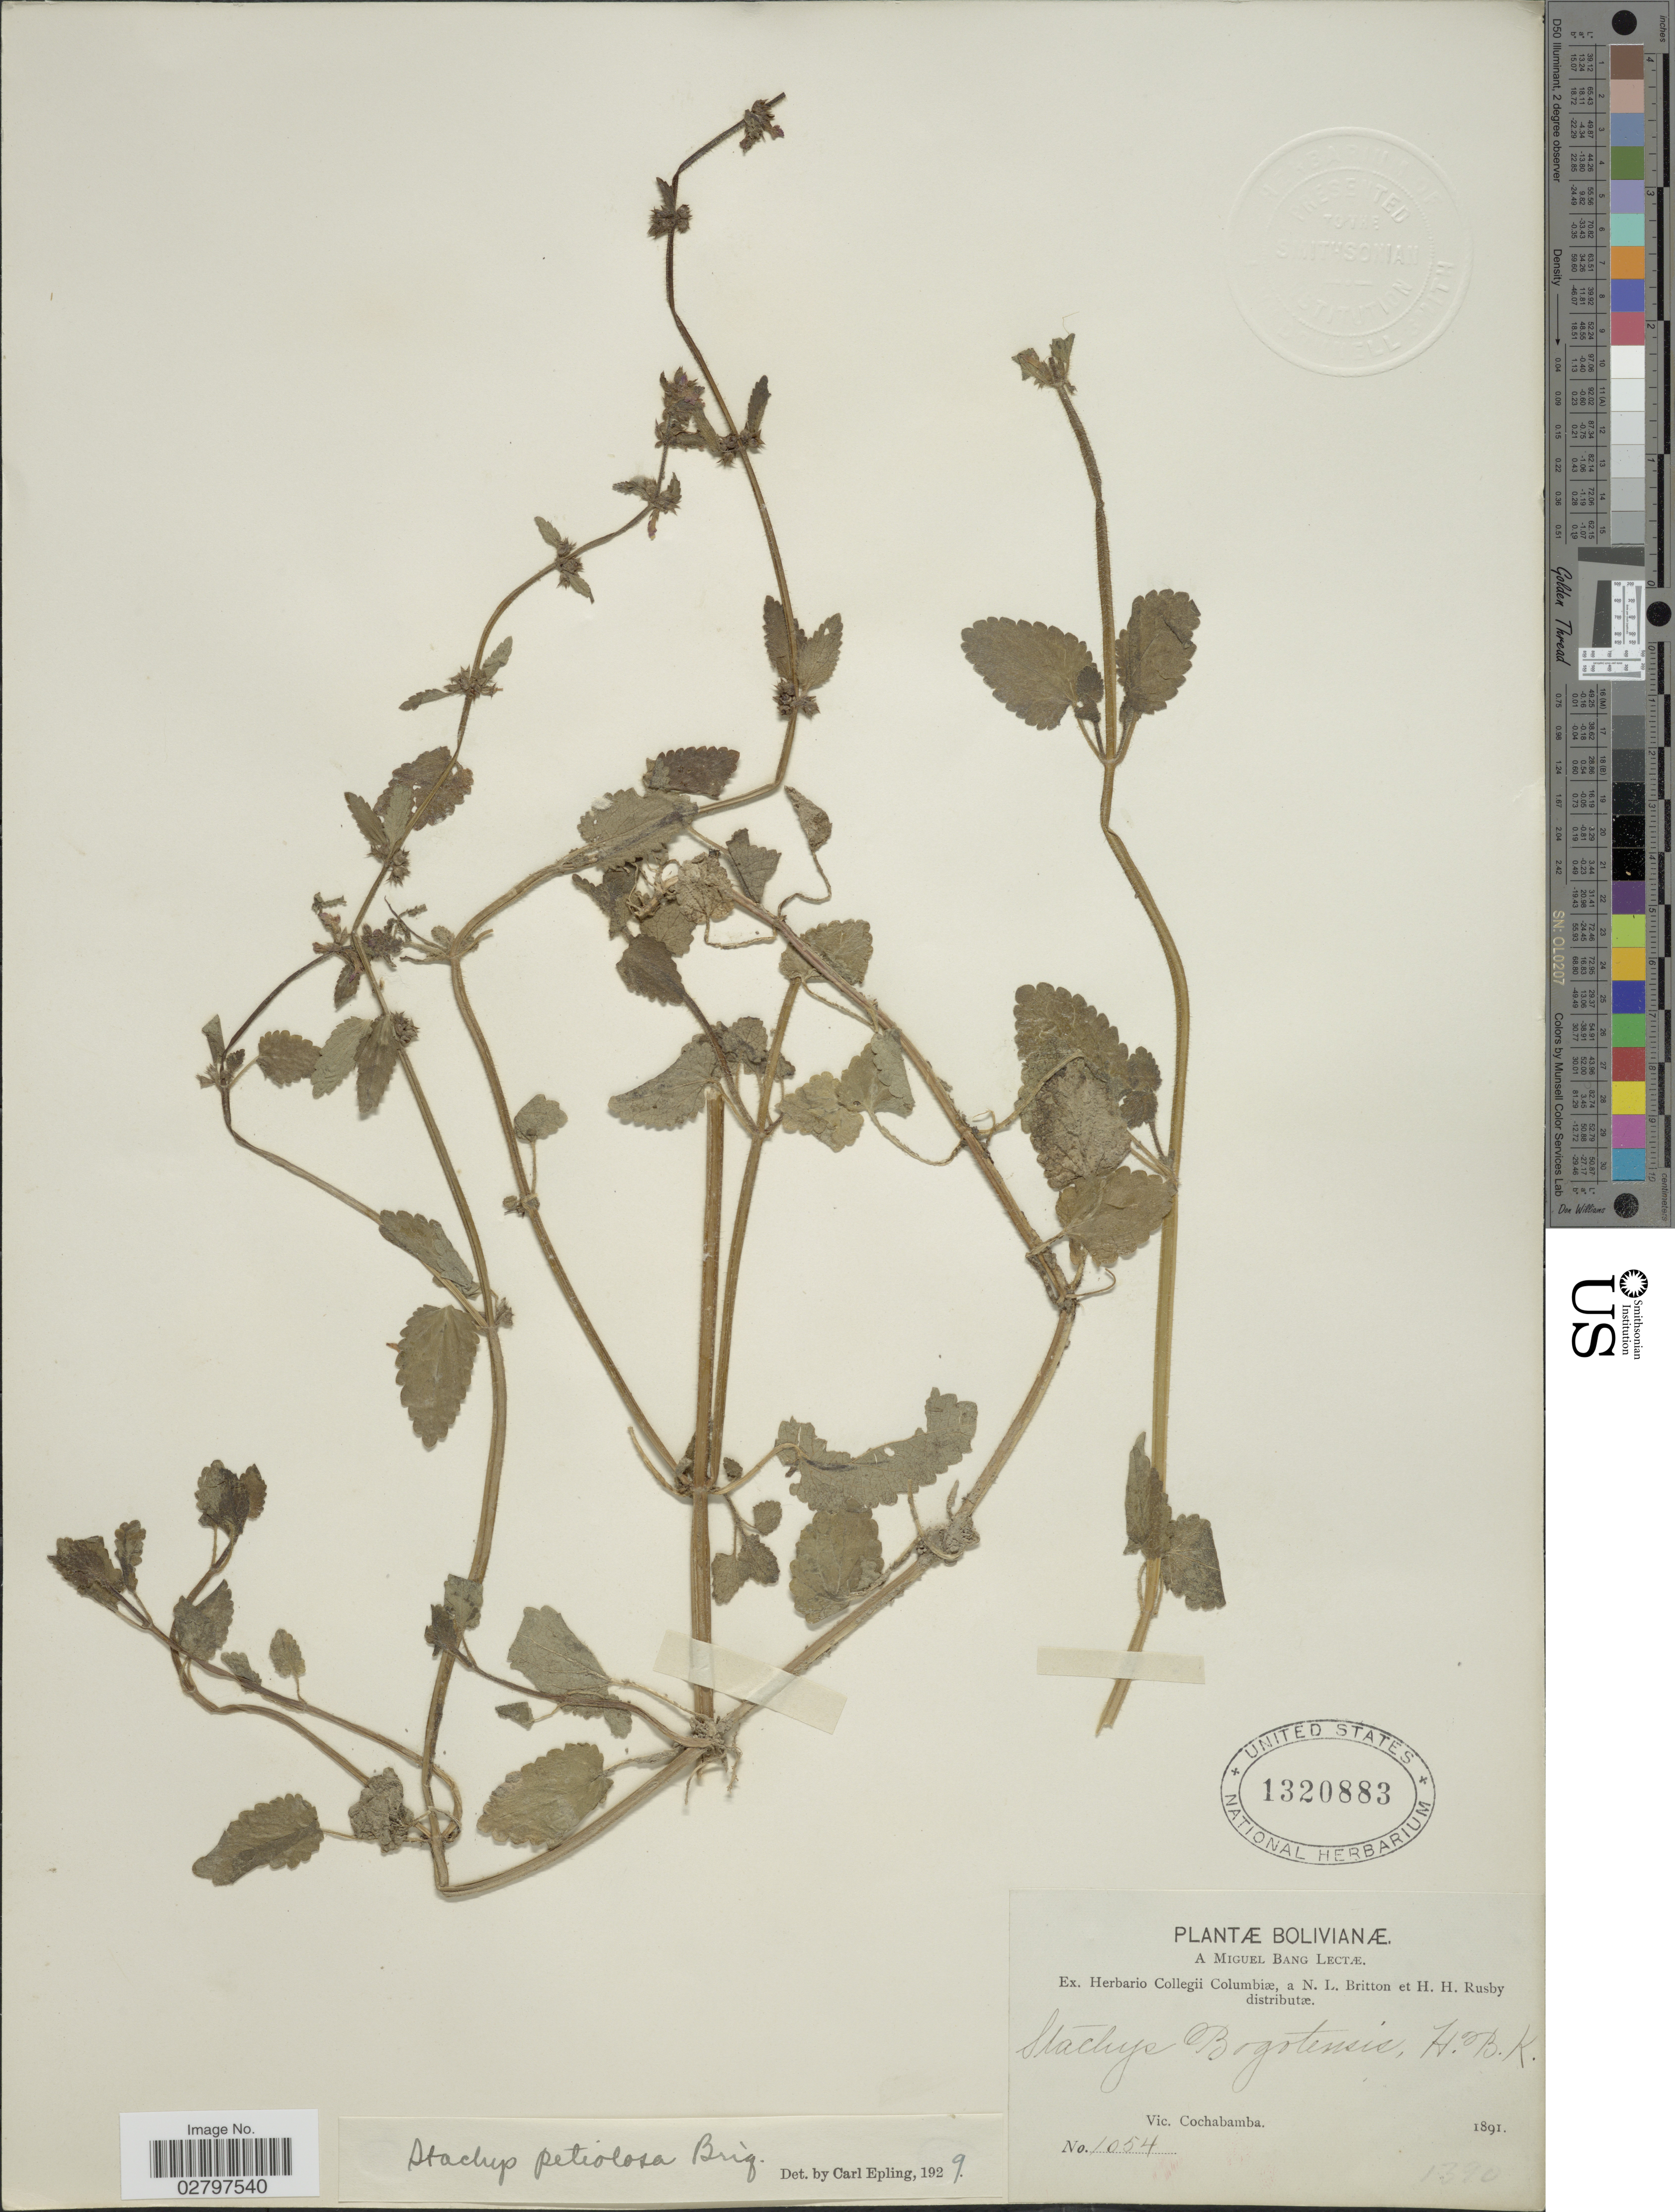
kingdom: Plantae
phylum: Tracheophyta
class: Magnoliopsida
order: Lamiales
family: Lamiaceae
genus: Stachys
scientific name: Stachys petiolosa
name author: Briq.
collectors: M. Bang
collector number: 1054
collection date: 1891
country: Bolivia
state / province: Cochabamba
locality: Vic. Cochabamba.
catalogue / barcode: US 1320883